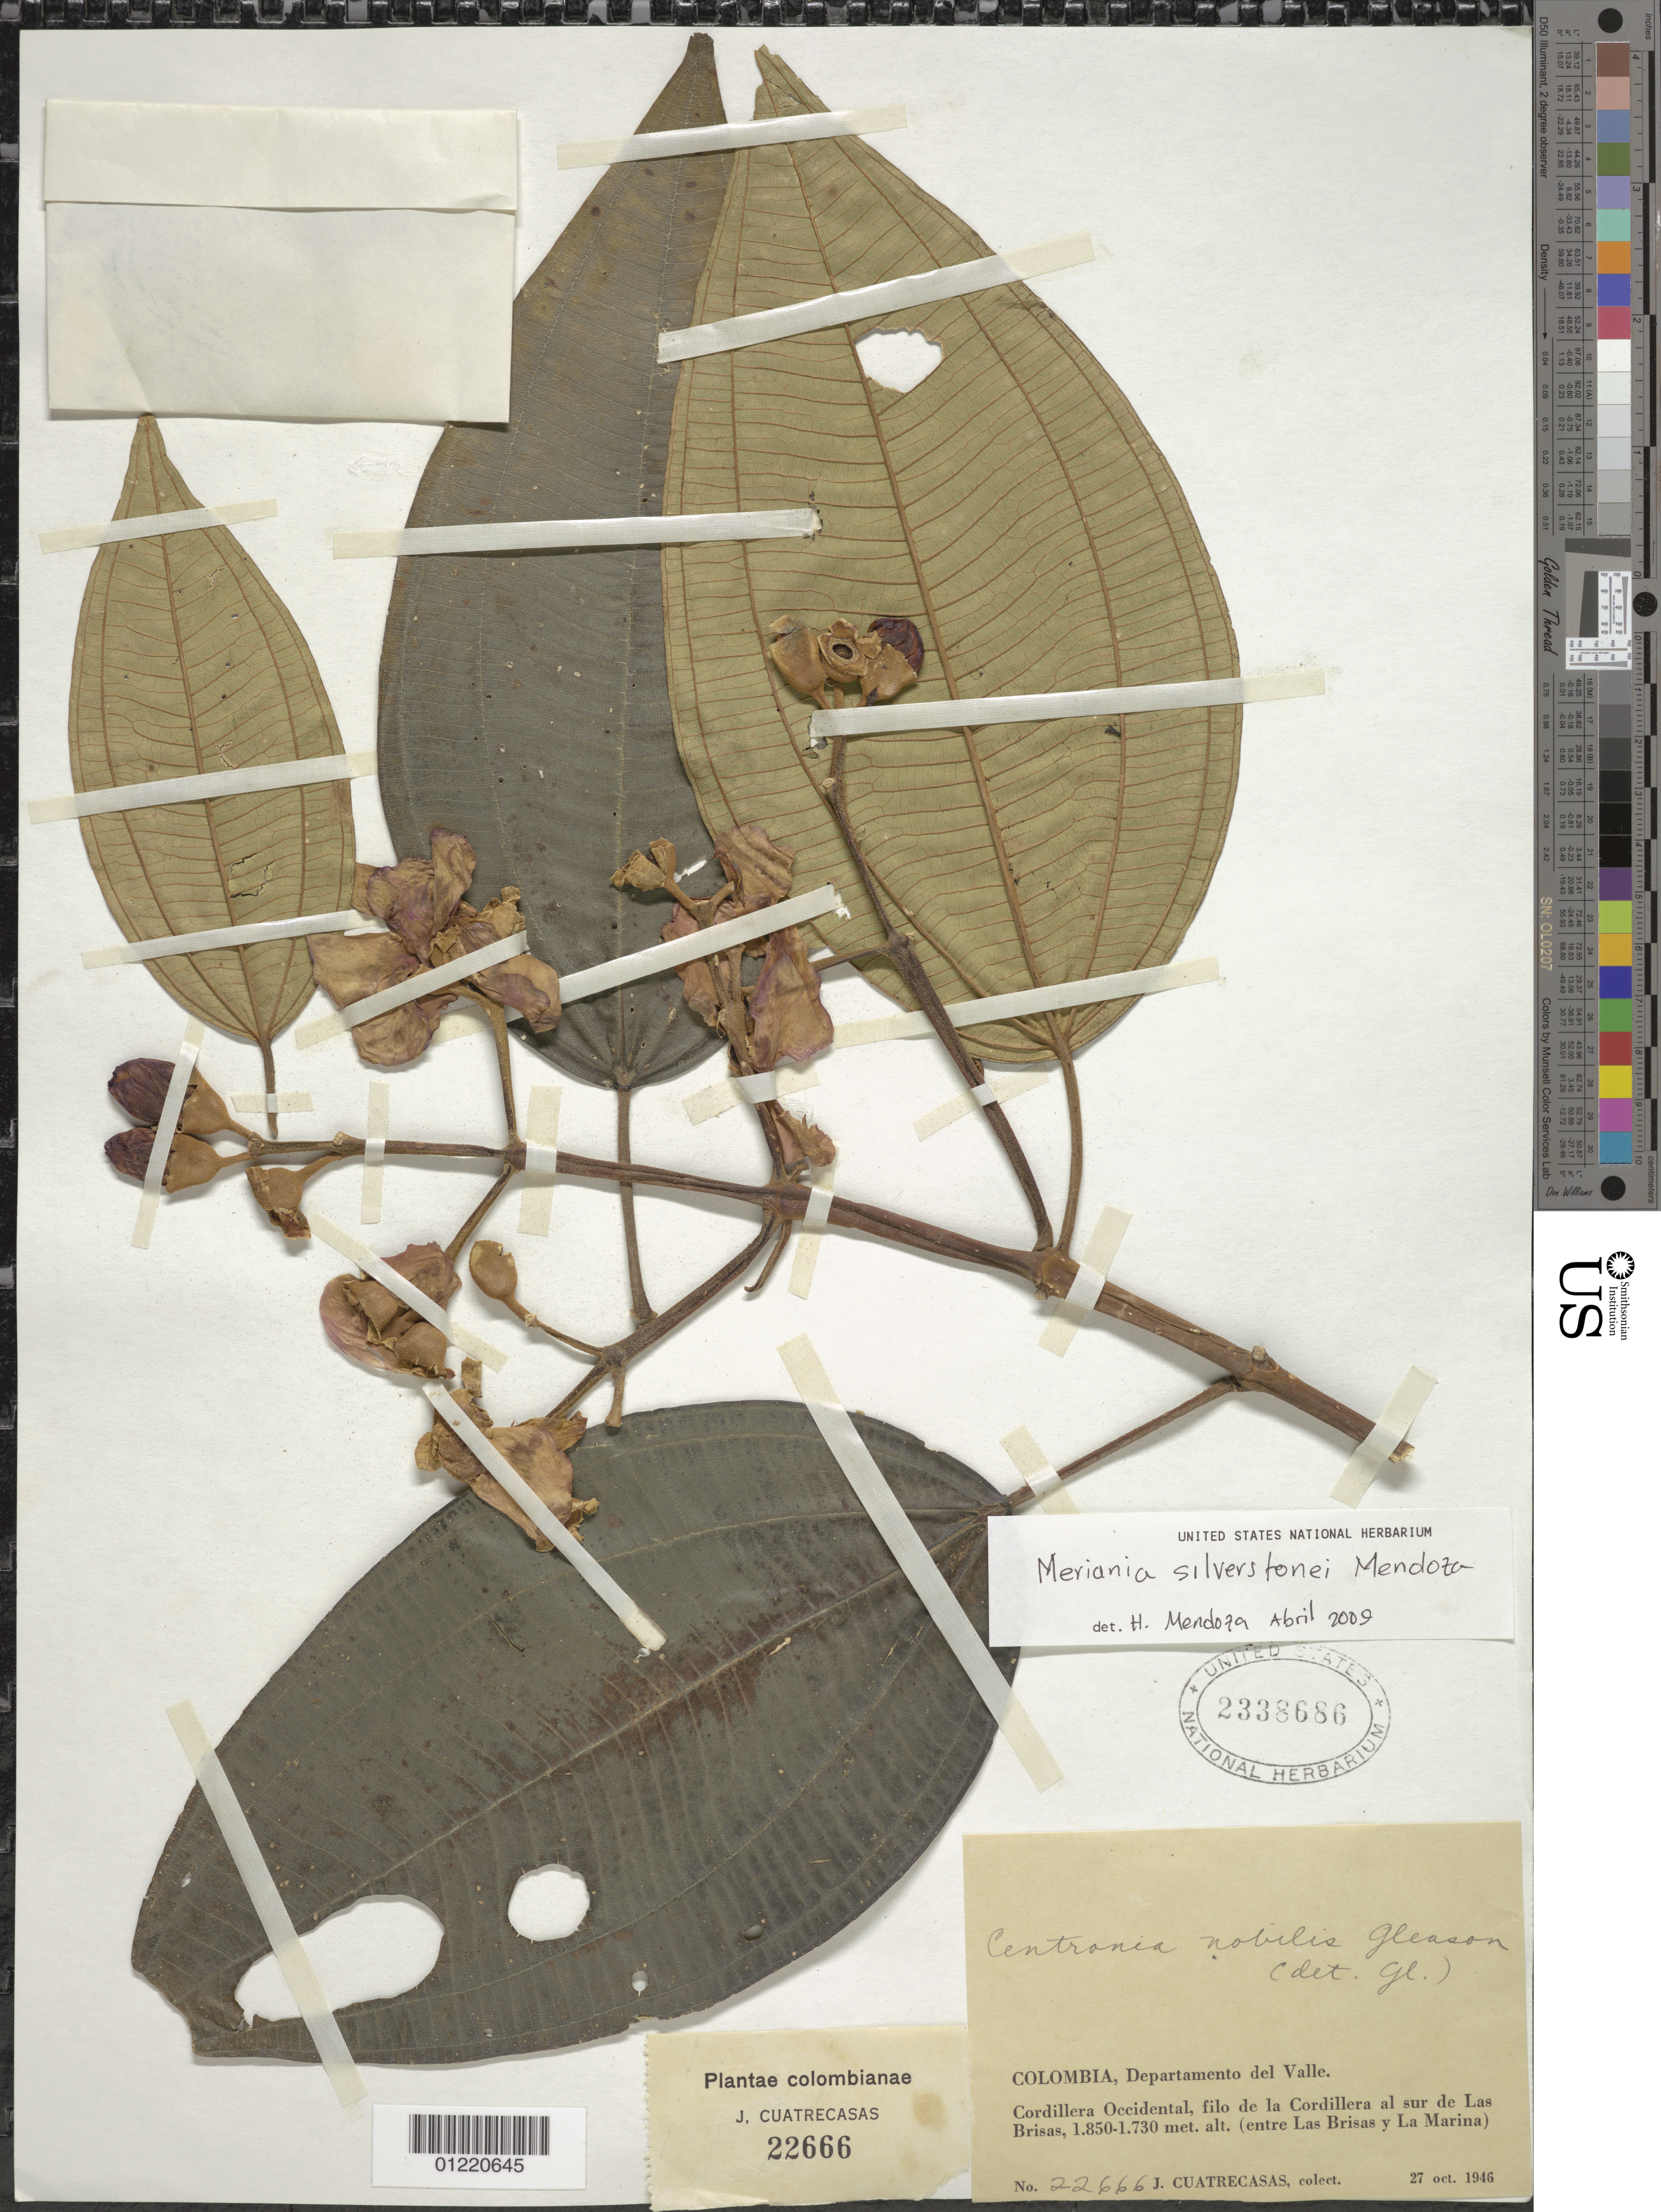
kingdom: Plantae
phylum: Tracheophyta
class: Magnoliopsida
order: Myrtales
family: Melastomataceae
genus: Meriania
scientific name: Meriania silverstonei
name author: Humberto Mend. & Fern. Alonso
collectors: J. Cuatrecasas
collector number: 22666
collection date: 1946-10-27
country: Colombia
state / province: Valle del Cauca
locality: Cordillera Occidental, filo de la Cordillera al sur de Las Brisas (entre Las Brisas y La Marina).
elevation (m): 1730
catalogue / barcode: US 2338686